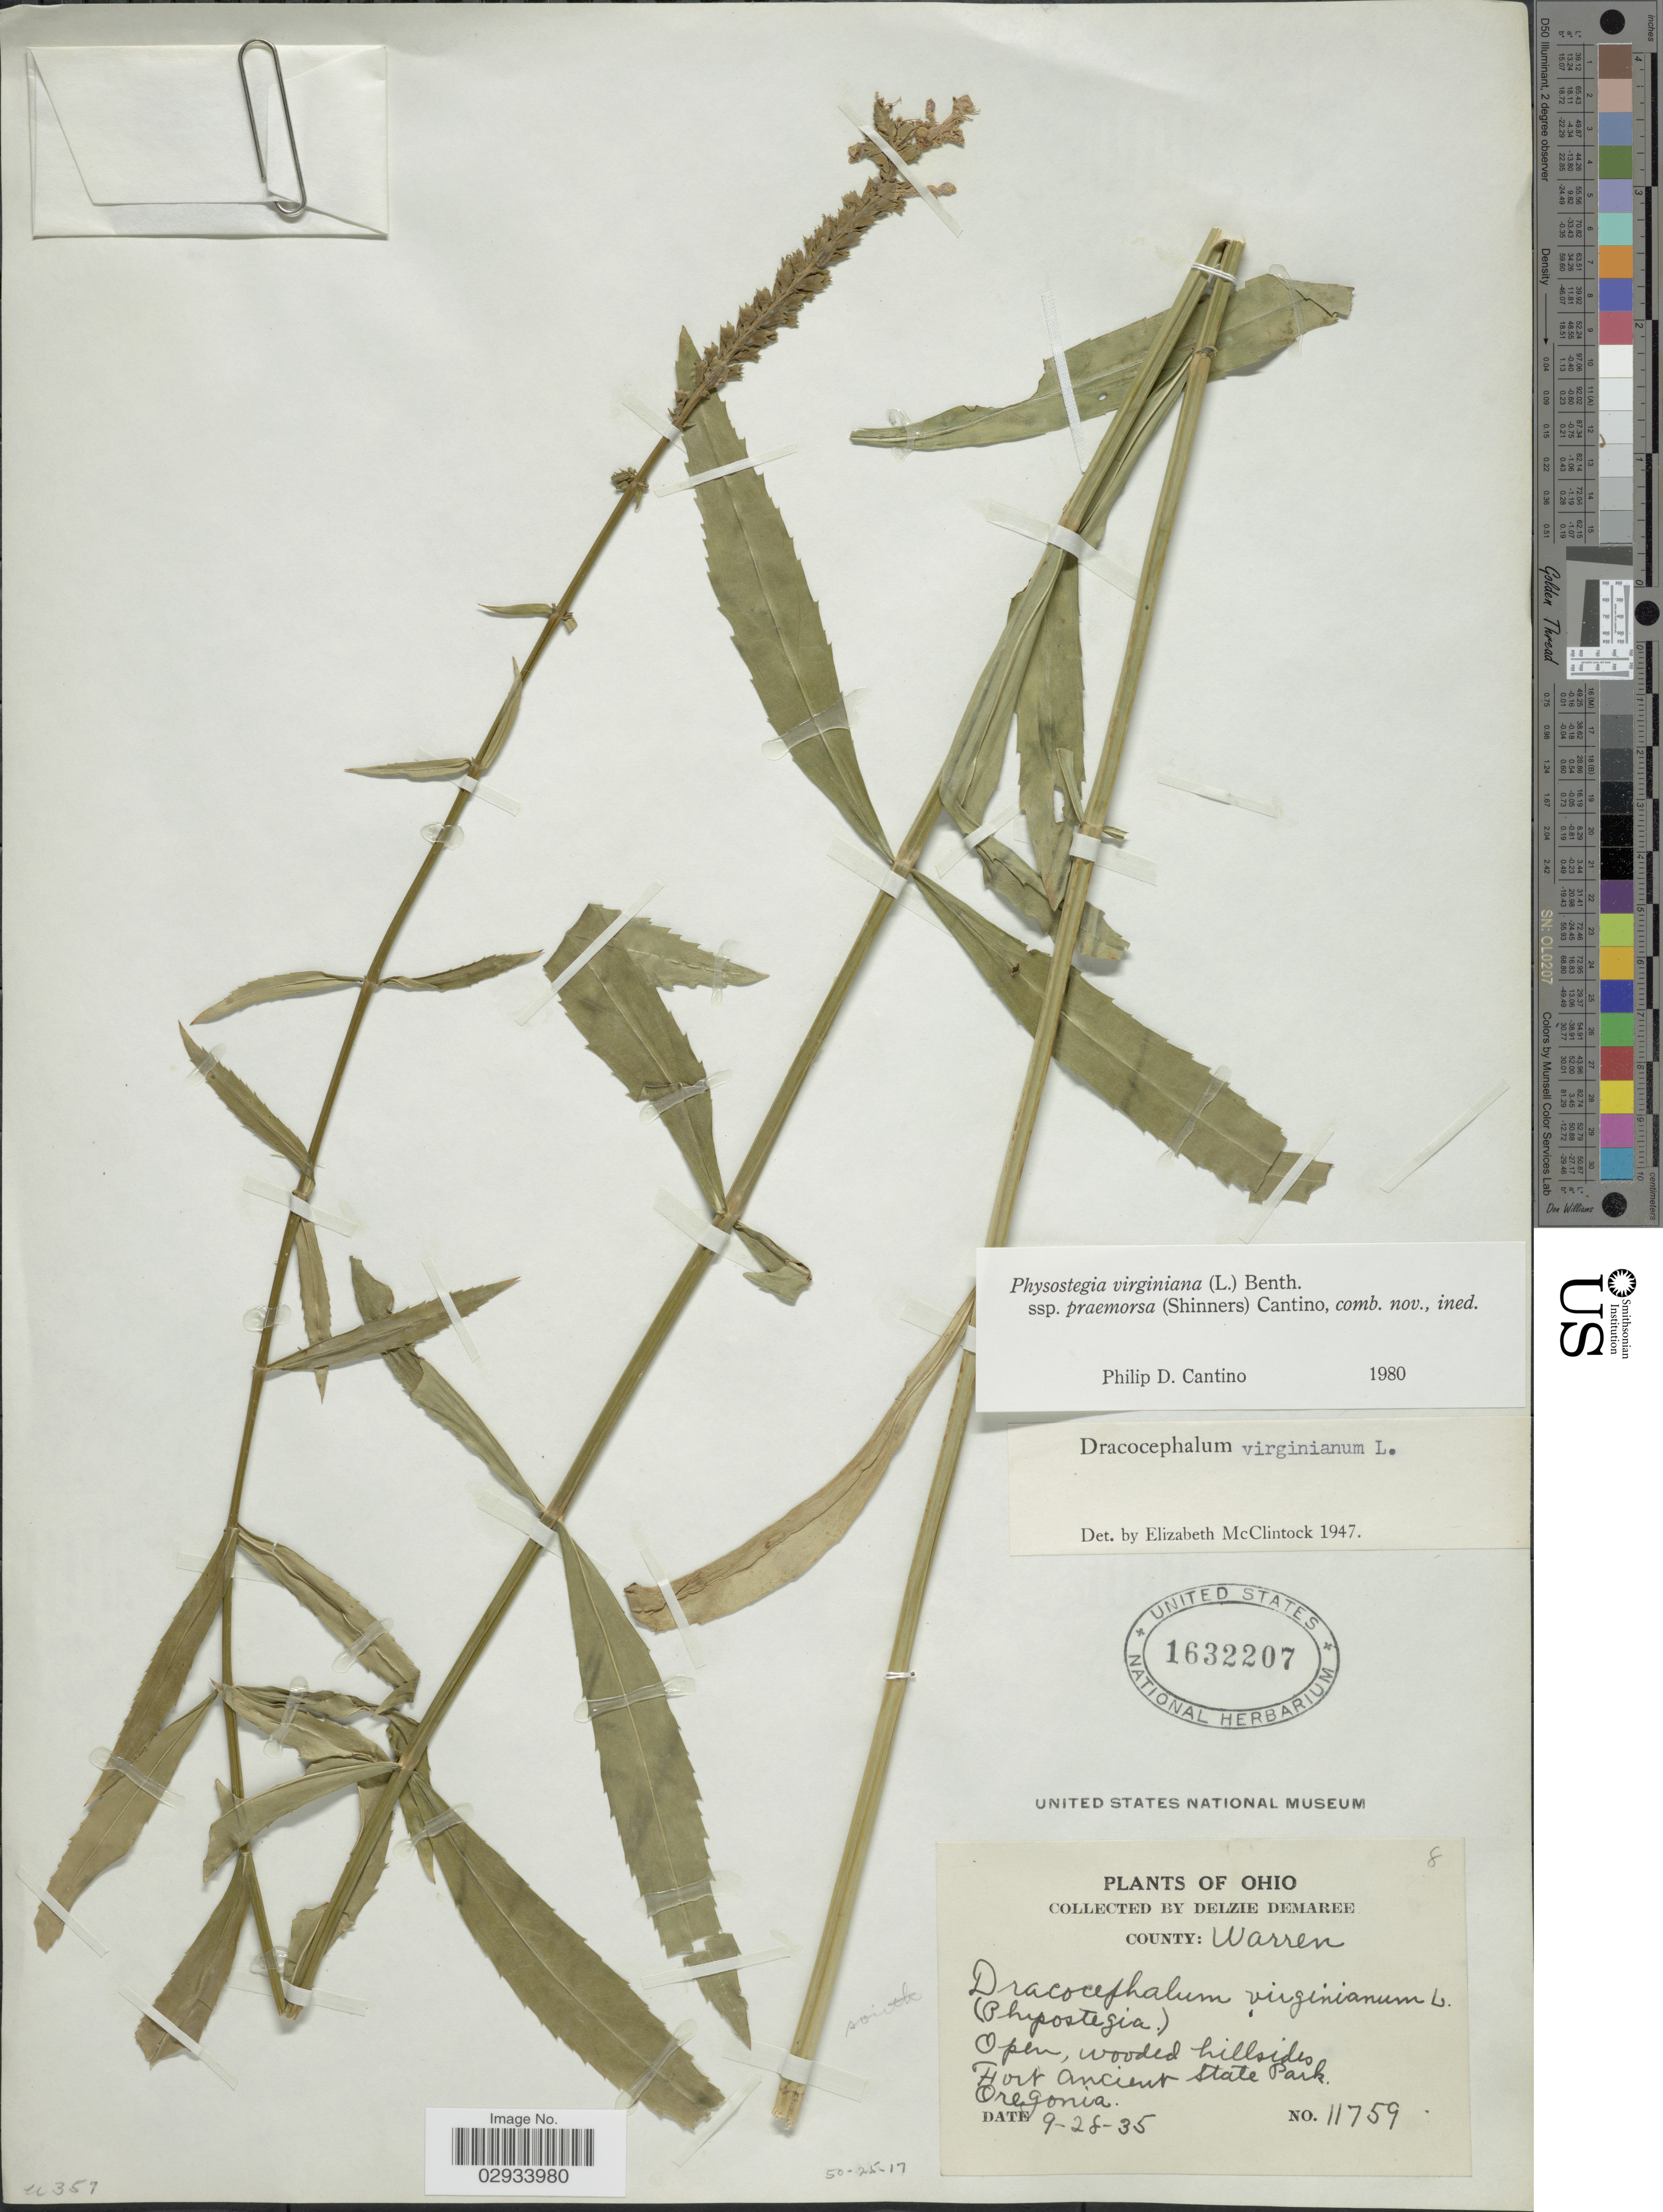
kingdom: Plantae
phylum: Tracheophyta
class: Magnoliopsida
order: Lamiales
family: Lamiaceae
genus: Physostegia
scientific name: Physostegia virginiana subsp. praemorsa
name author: (Shinners) P.D. Cantino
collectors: D. Demaree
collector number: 11759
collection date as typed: Transcribed d/m/y: 28/9/35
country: United States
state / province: Ohio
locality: County: Warren, Fort Ancient State Park, Oregonia.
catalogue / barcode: US 1632207